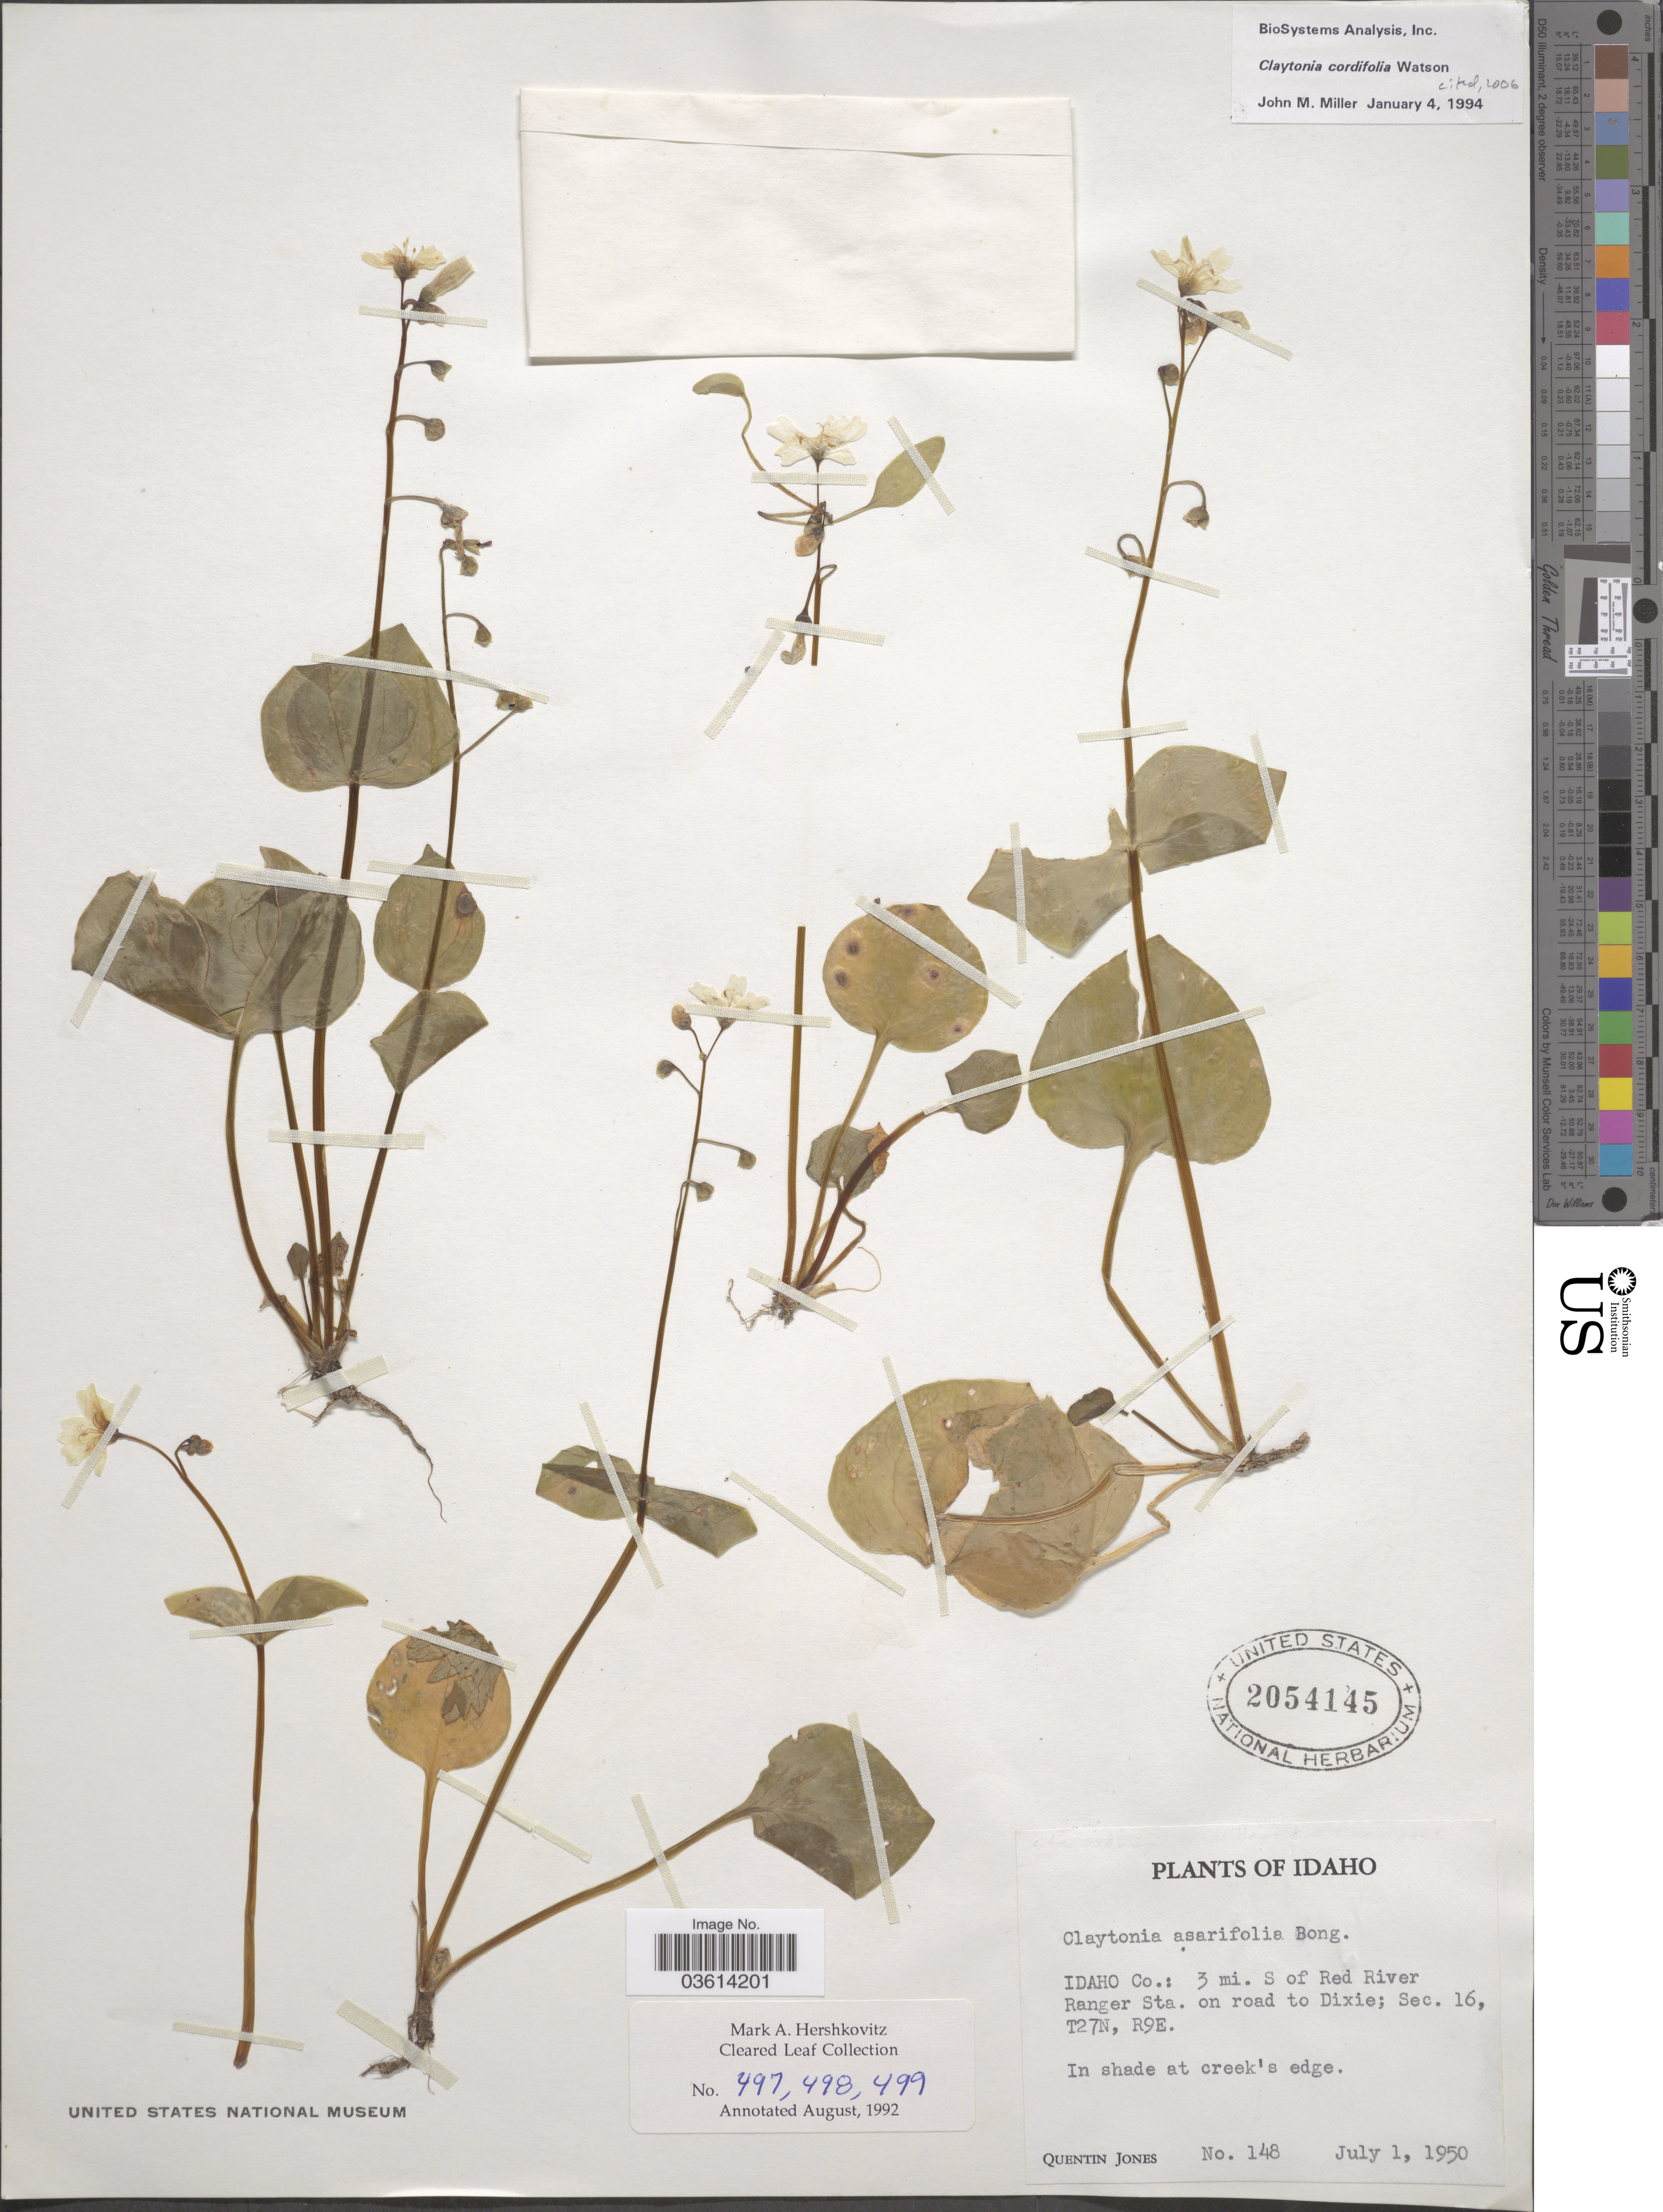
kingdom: Plantae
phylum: Tracheophyta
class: Magnoliopsida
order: Caryophyllales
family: Montiaceae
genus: Claytonia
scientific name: Claytonia cordifolia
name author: S. Watson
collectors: Q. Jones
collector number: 148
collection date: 1950-07-01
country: United States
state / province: Idaho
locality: Idaho Co.: 3 mi. S of Red River Ranger Sta. on road to Dixie; Sec. 16, T27N, R9E.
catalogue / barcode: US 2054145